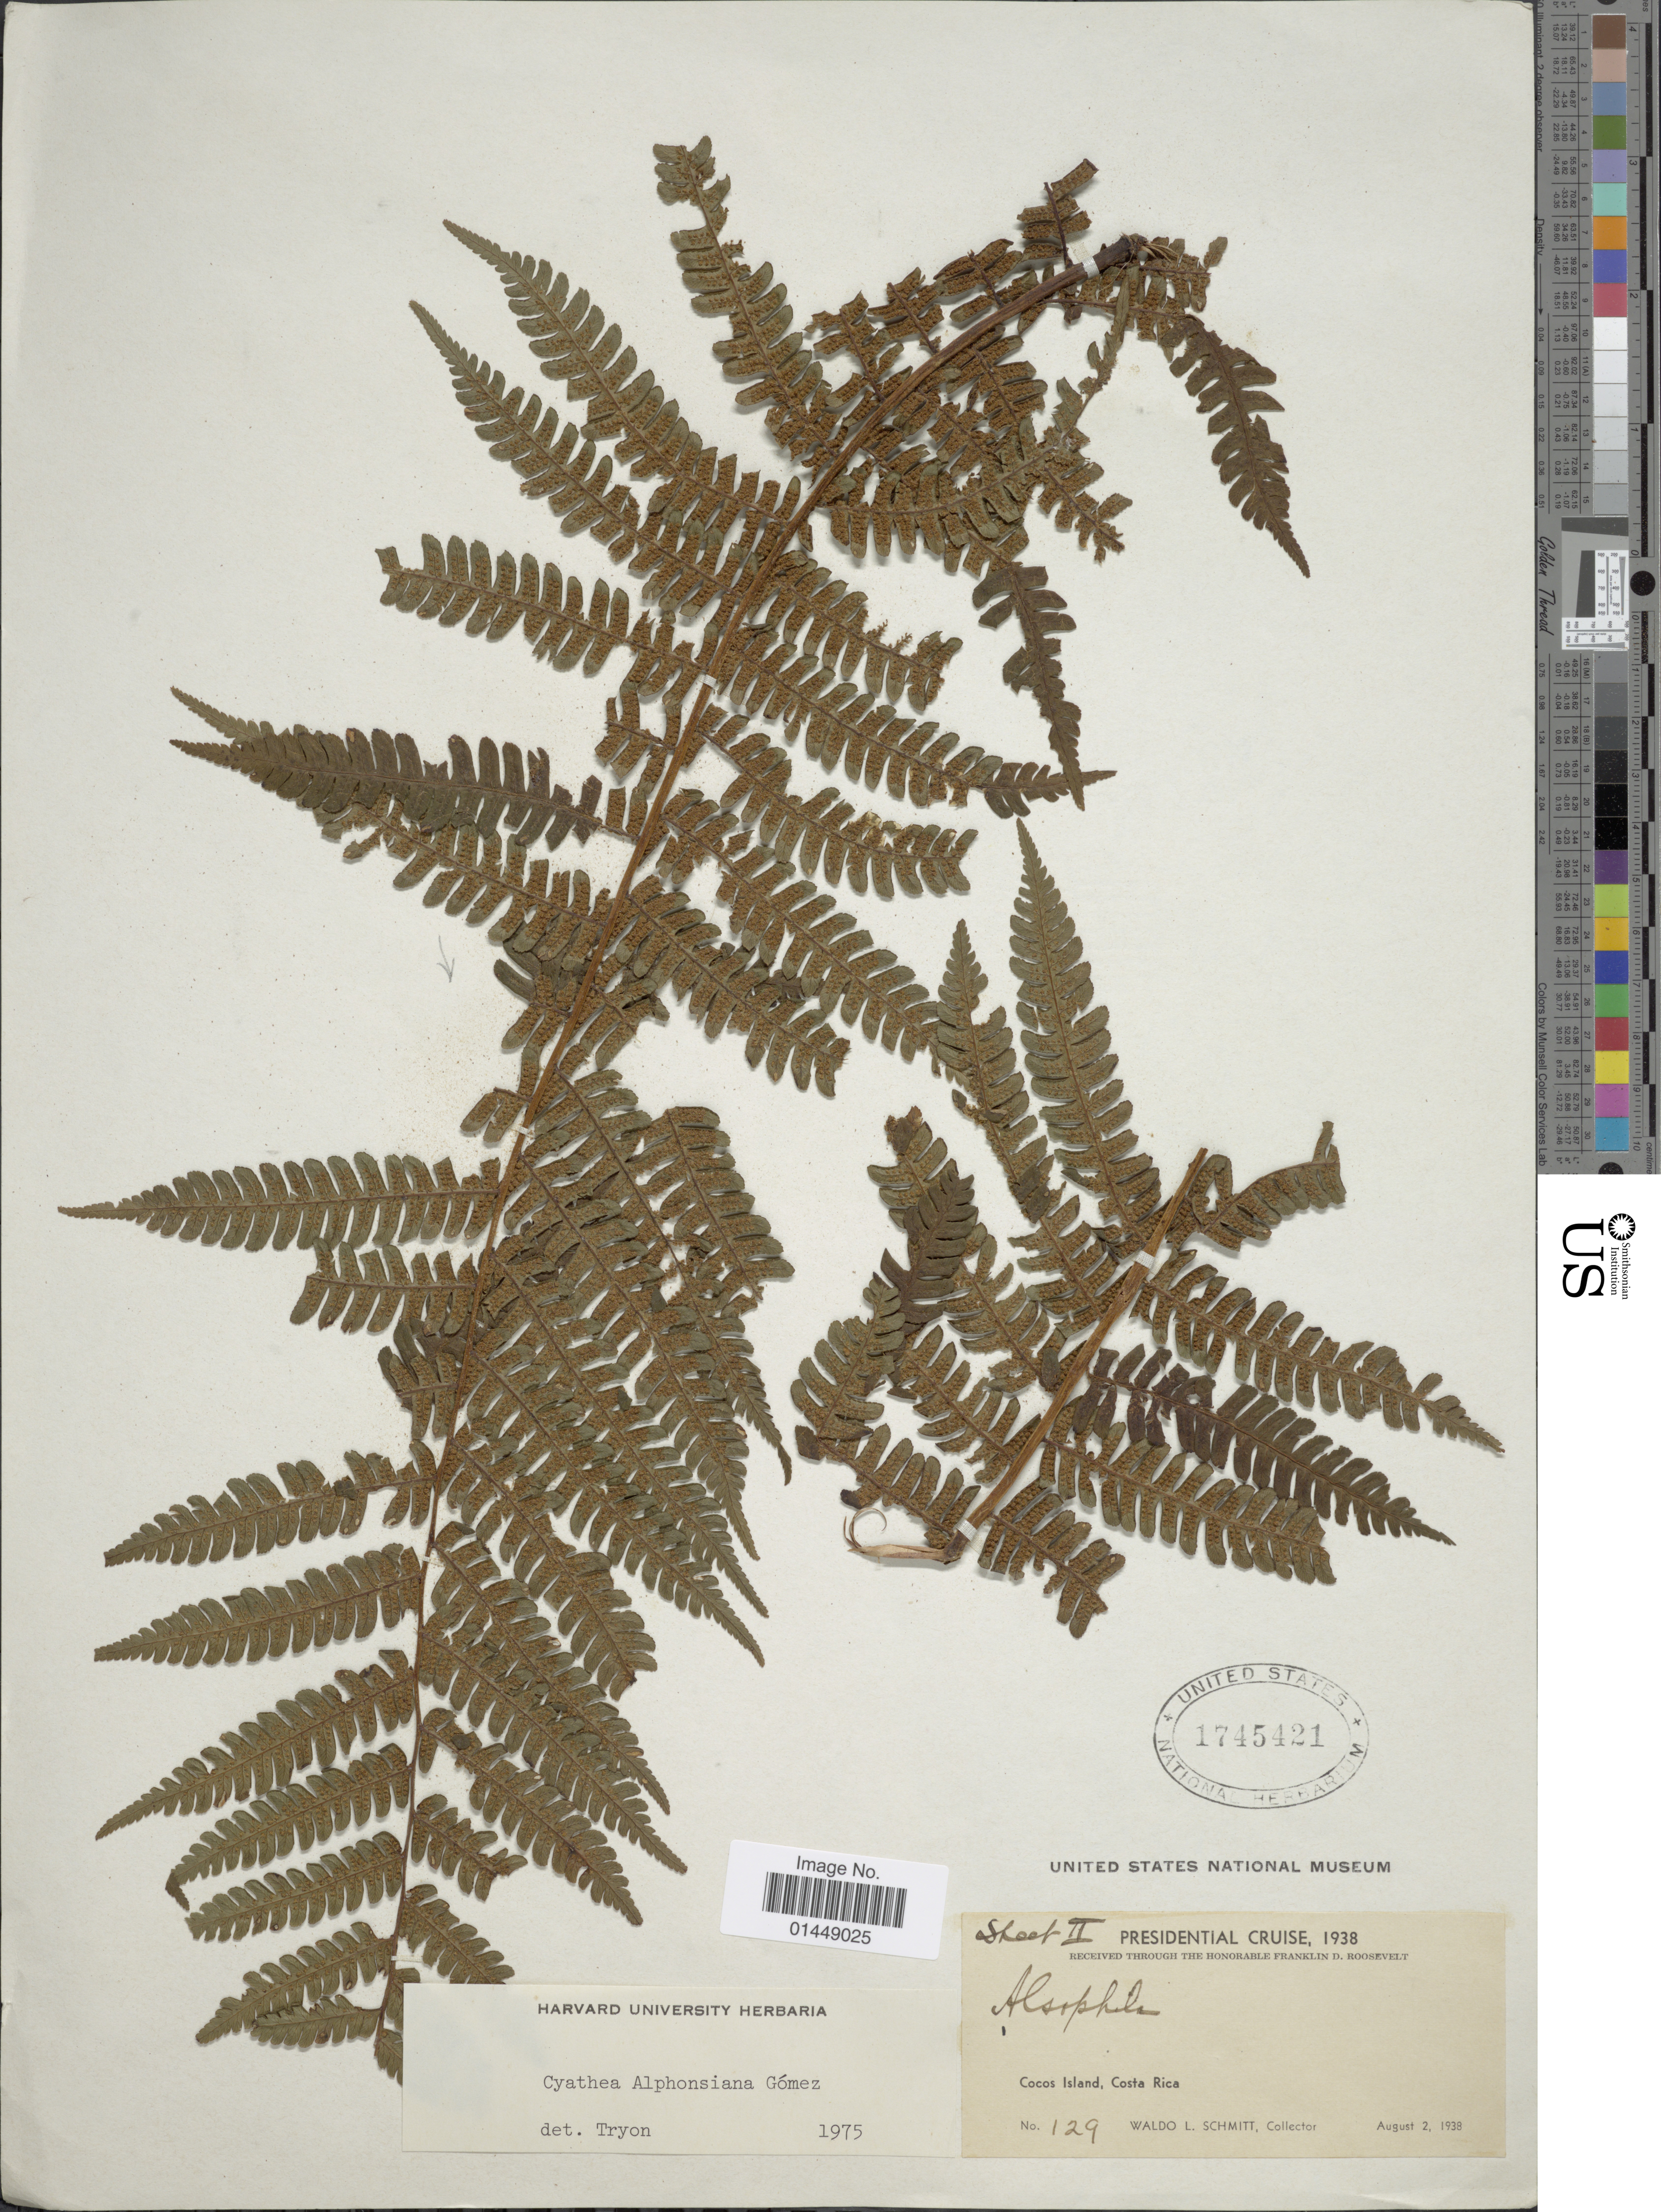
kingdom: Plantae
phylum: Tracheophyta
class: Polypodiopsida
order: Cyatheales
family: Cyatheaceae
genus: Cyathea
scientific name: Cyathea multiflora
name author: Sm.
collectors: W. L. Schmitt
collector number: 129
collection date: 1938-08-02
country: Costa Rica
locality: Cocos Island, Costa Rica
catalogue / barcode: US 1745421